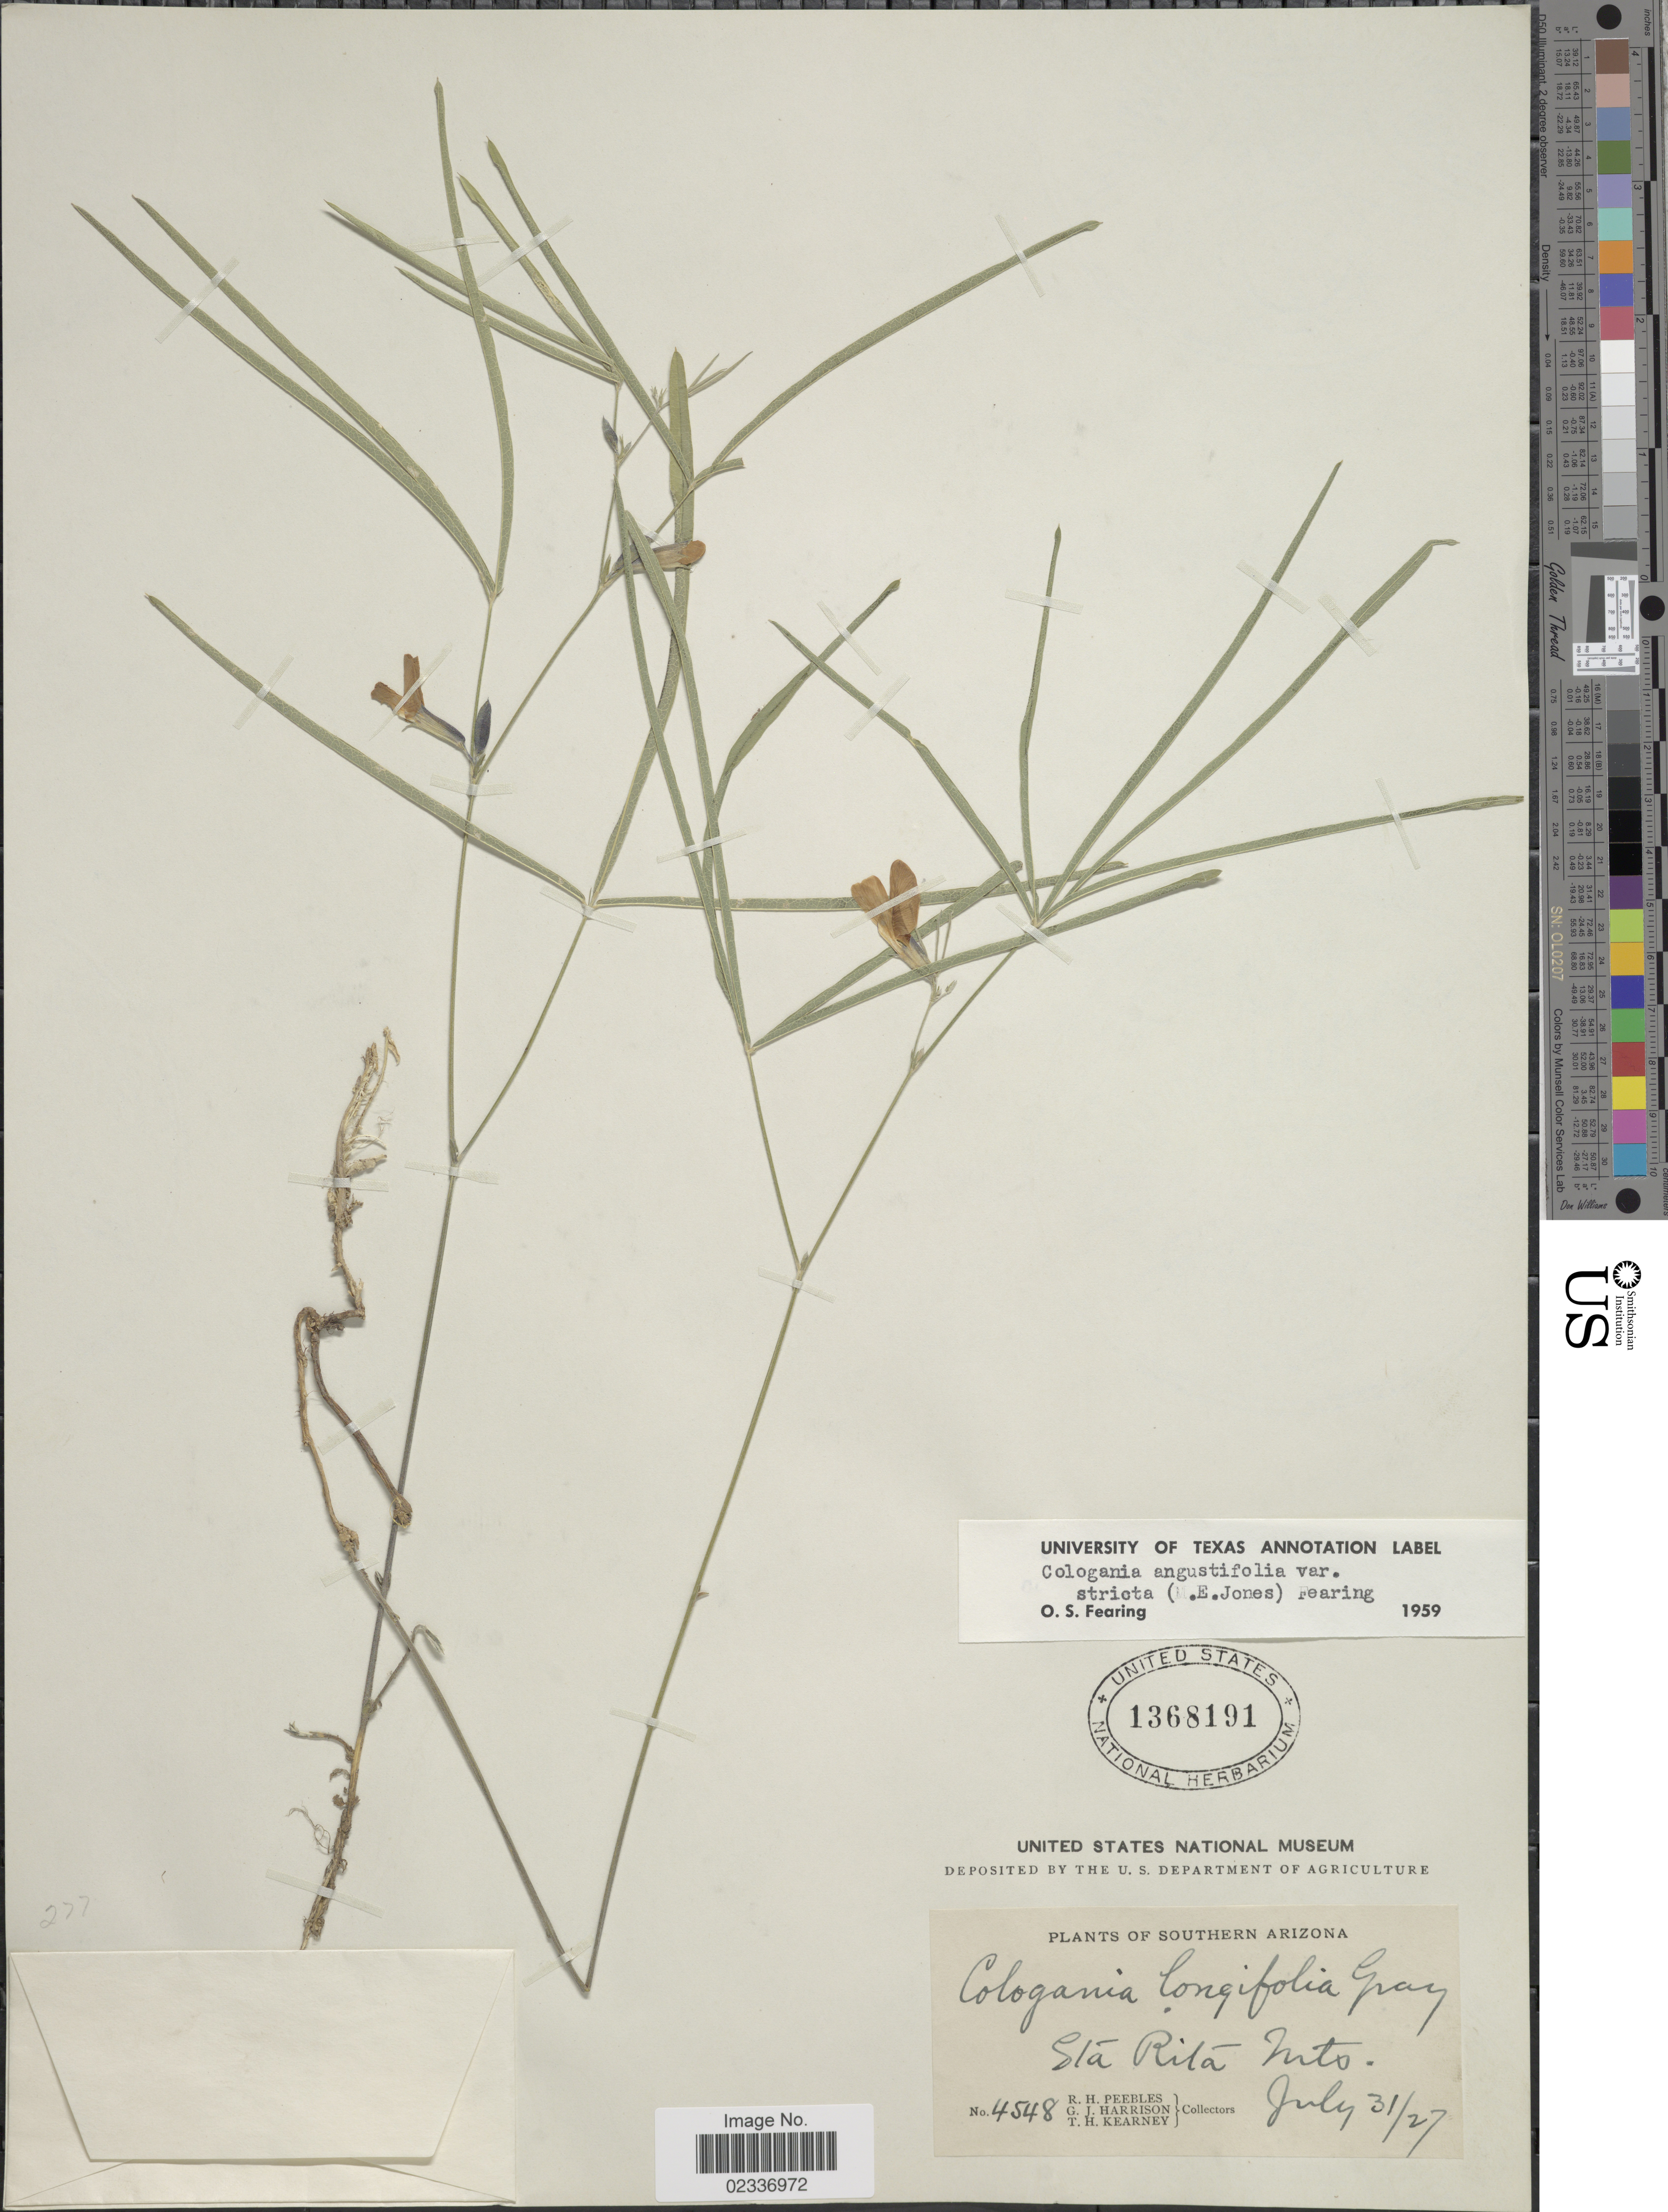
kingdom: Plantae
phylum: Tracheophyta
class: Magnoliopsida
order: Fabales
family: Fabaceae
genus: Cologania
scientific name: Cologania angustifolia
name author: Kunth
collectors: R. H. Peebles, G. J. Harrison & T. H. Kearney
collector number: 4548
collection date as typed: Transcribed d/m/y: 31/7/27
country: United States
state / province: Arizona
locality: Southern Arizona. Sta Rita Mts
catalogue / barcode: US 1368191